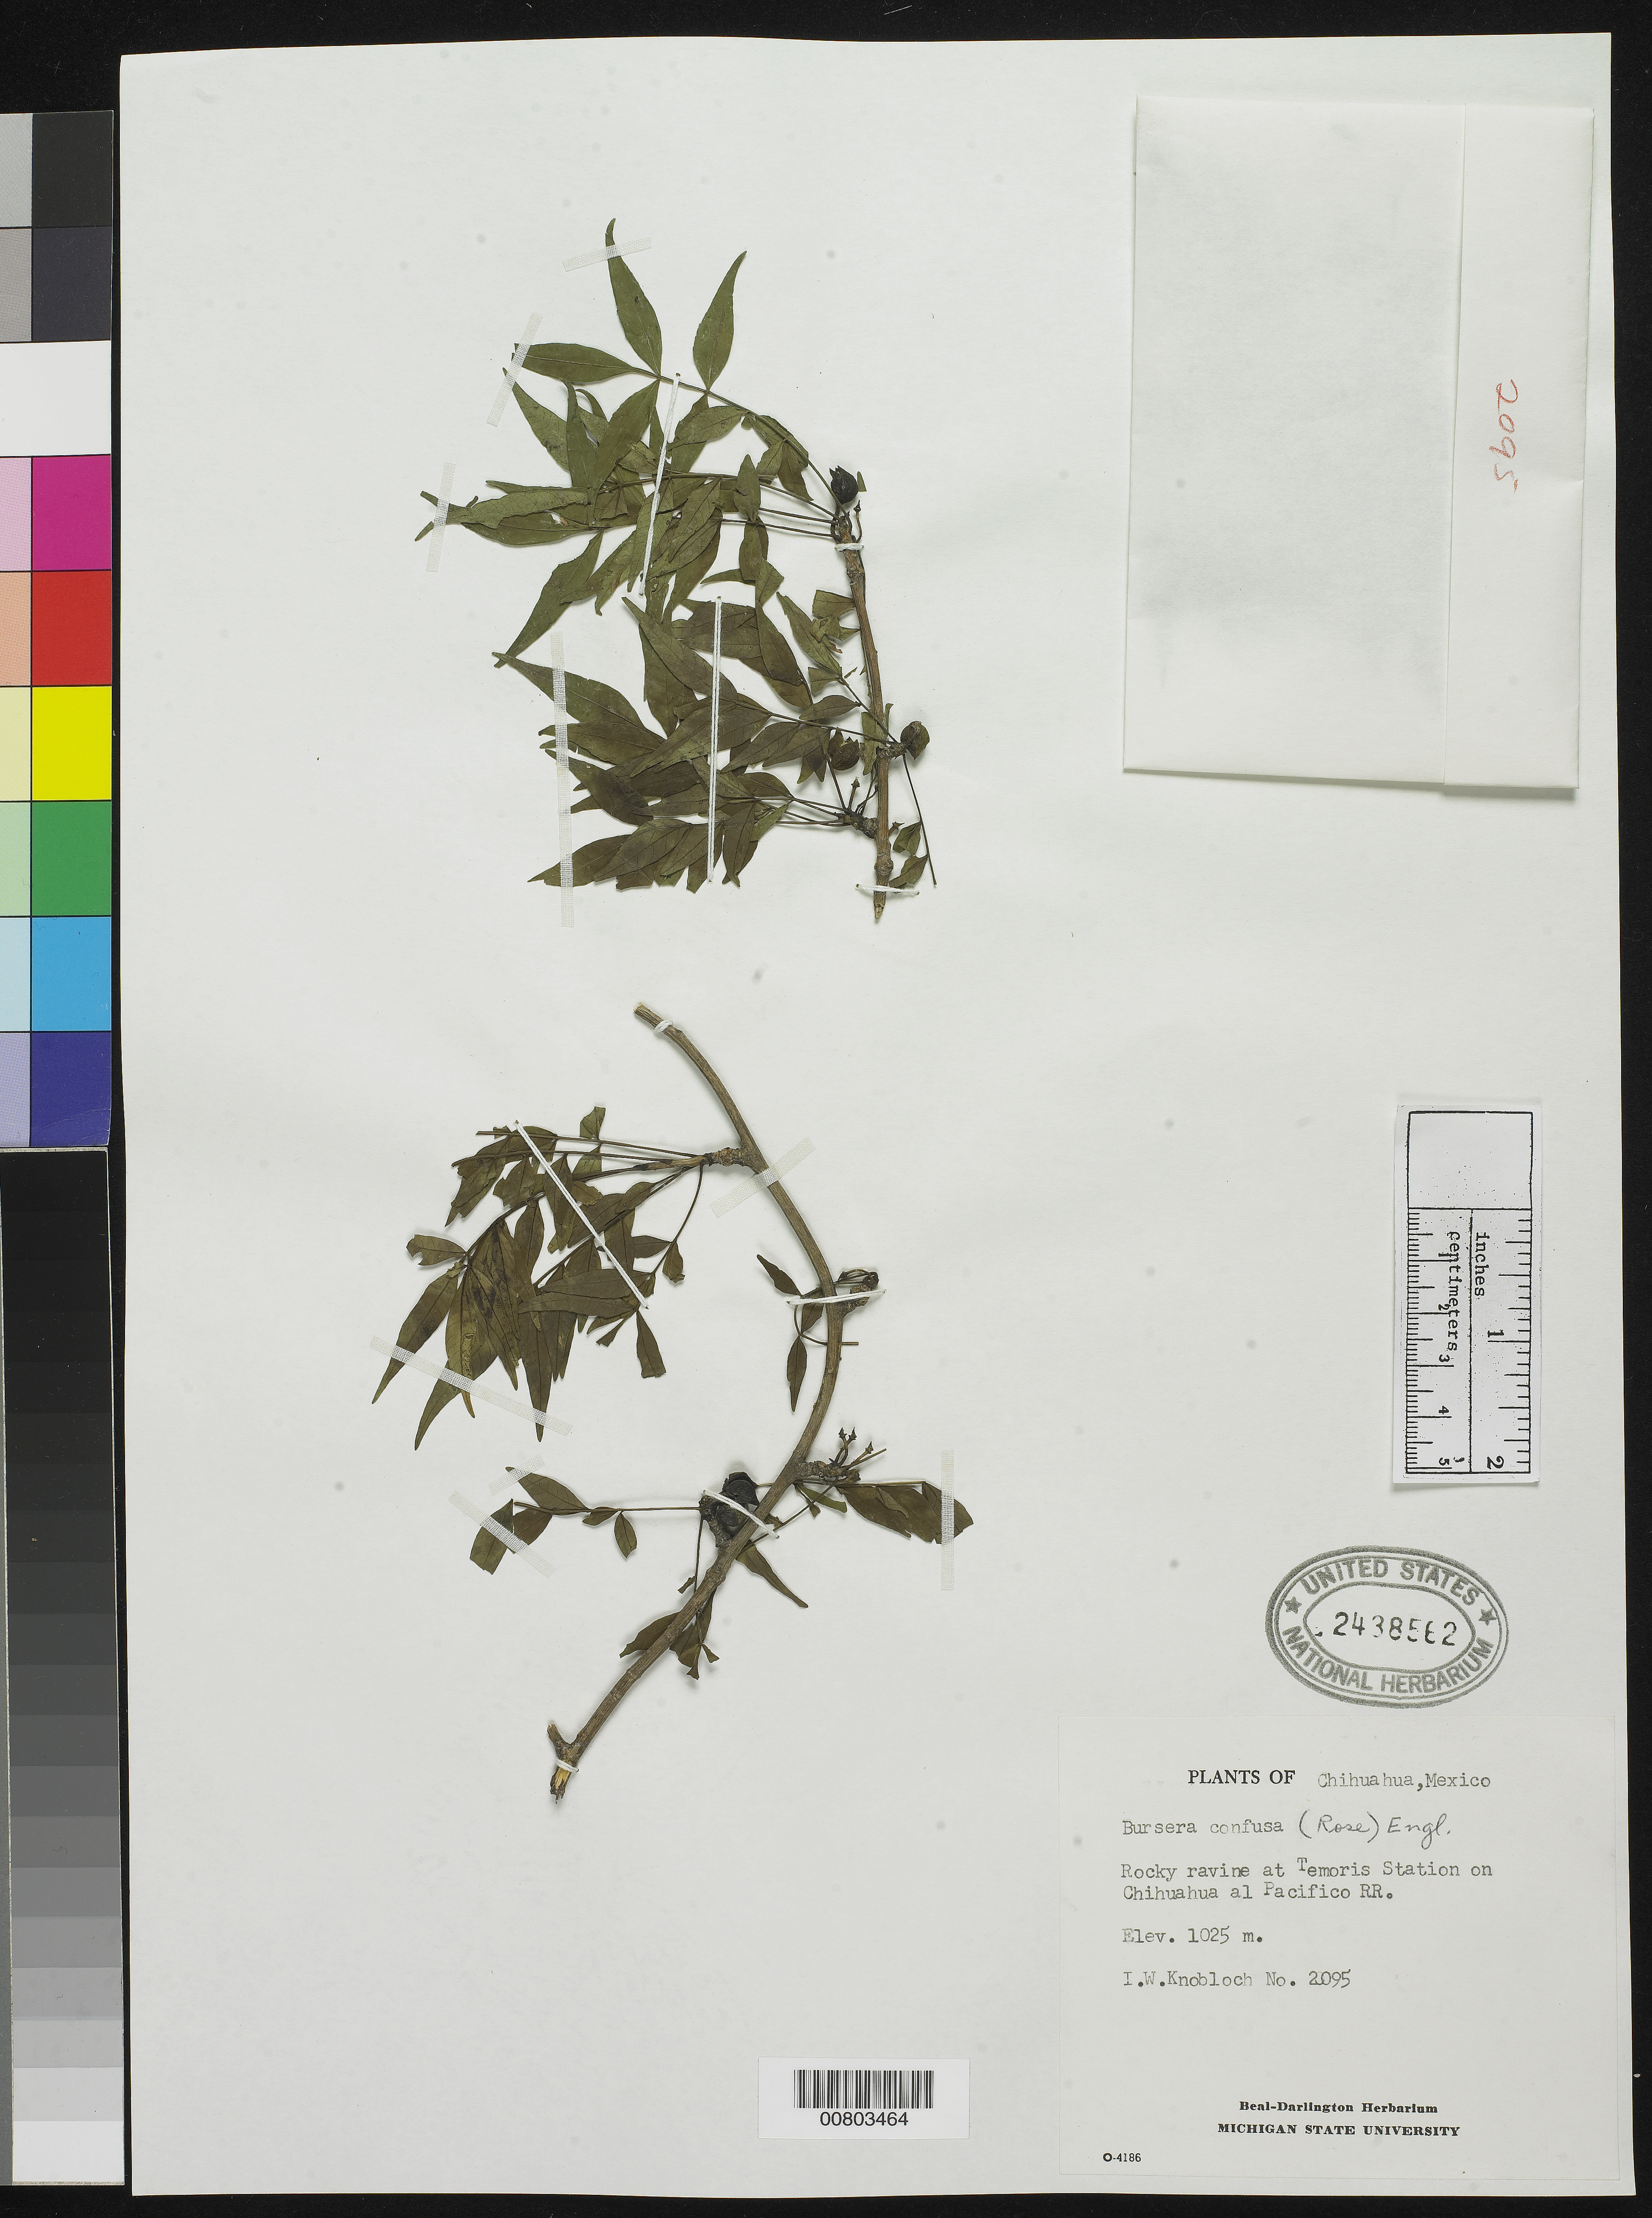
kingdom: Plantae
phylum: Tracheophyta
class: Magnoliopsida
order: Sapindales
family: Burseraceae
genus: Bursera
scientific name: Bursera confusa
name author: (Rose) Engl.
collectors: I. W. Knobloch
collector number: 2095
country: Mexico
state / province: Chihuahua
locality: Rocky ravine at Temoris Station on Chihuahua al Pacifico RR.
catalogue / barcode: US 2438562